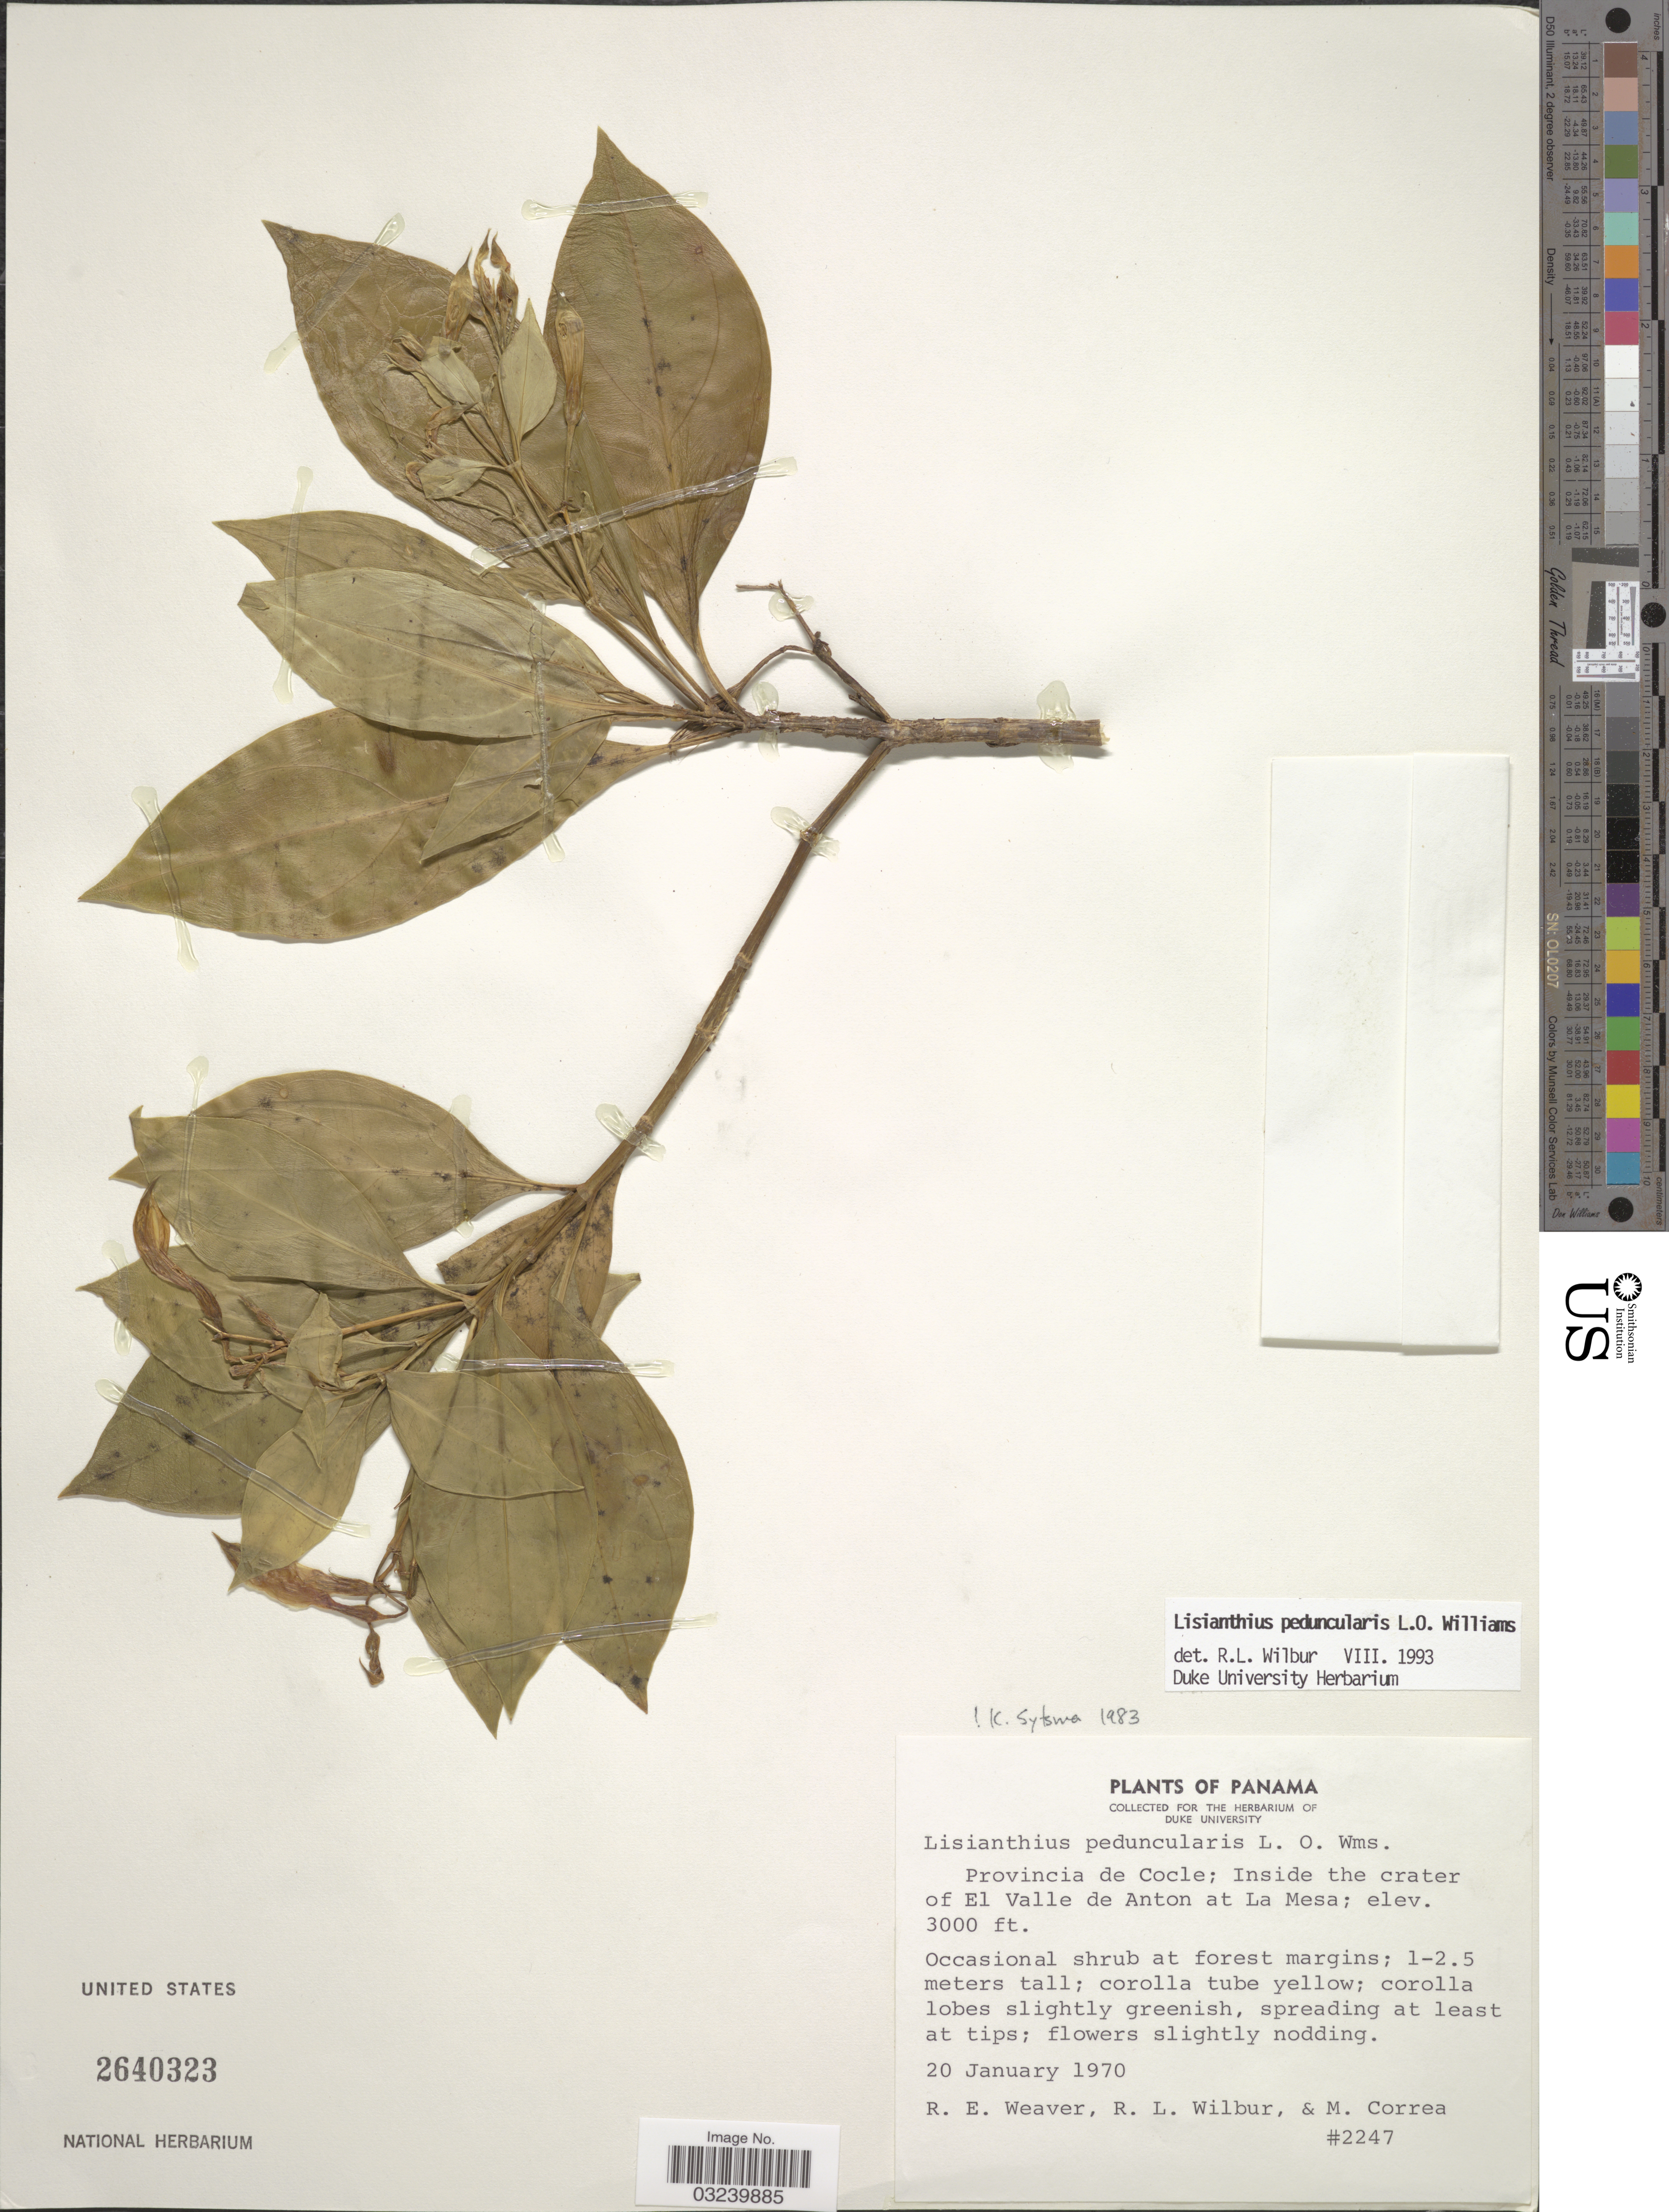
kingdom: Plantae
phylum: Tracheophyta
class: Magnoliopsida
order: Gentianales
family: Gentianaceae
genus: Lisianthius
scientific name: Lisianthius peduncularis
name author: L.O. Williams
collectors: R. E. Weaver, R. L. Wilbur & M. Correa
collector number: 2247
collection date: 1970-01-20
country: Panama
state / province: Coclé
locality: Provincia de Cocle: Inside the crater of El Valle de Anton at La Mesa.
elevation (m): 914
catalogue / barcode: US 2640323